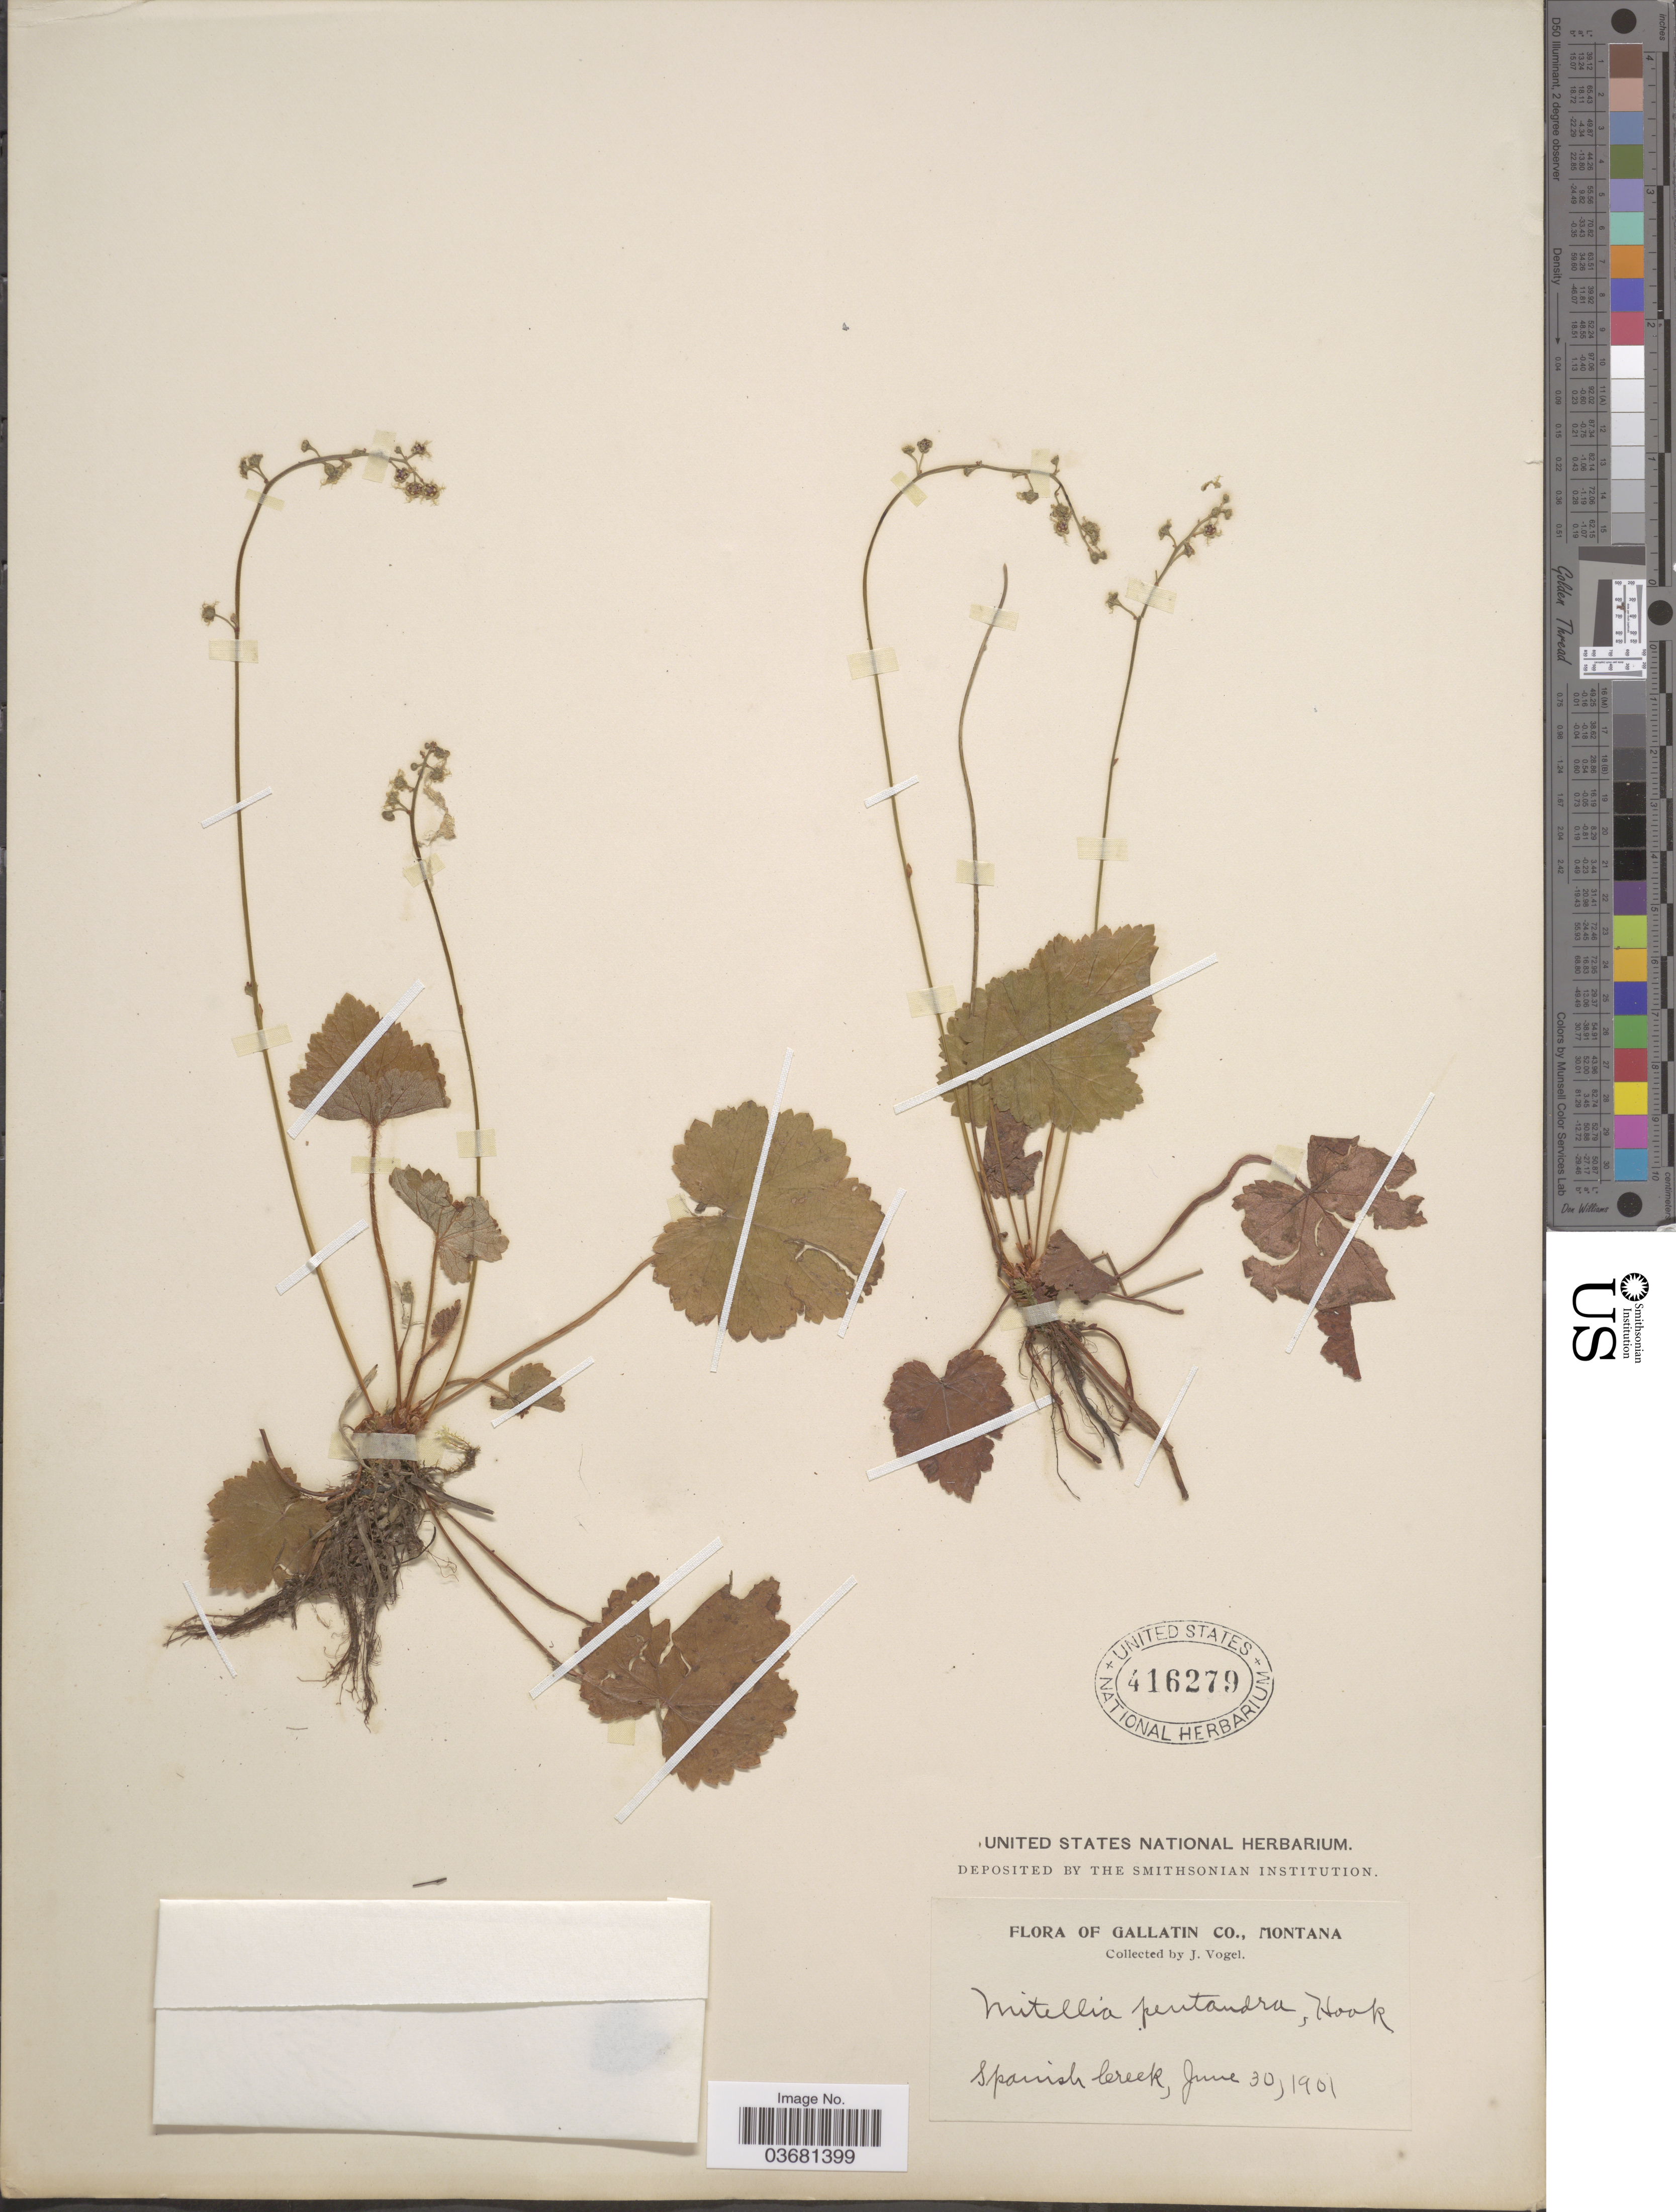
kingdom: Plantae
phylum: Tracheophyta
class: Magnoliopsida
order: Saxifragales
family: Saxifragaceae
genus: Mitella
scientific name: Mitella pentandra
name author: Hook.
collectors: J. Vogel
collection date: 1901-06-30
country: United States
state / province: Montana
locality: Gallatin Co. Spanish Creek.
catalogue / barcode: US 416279